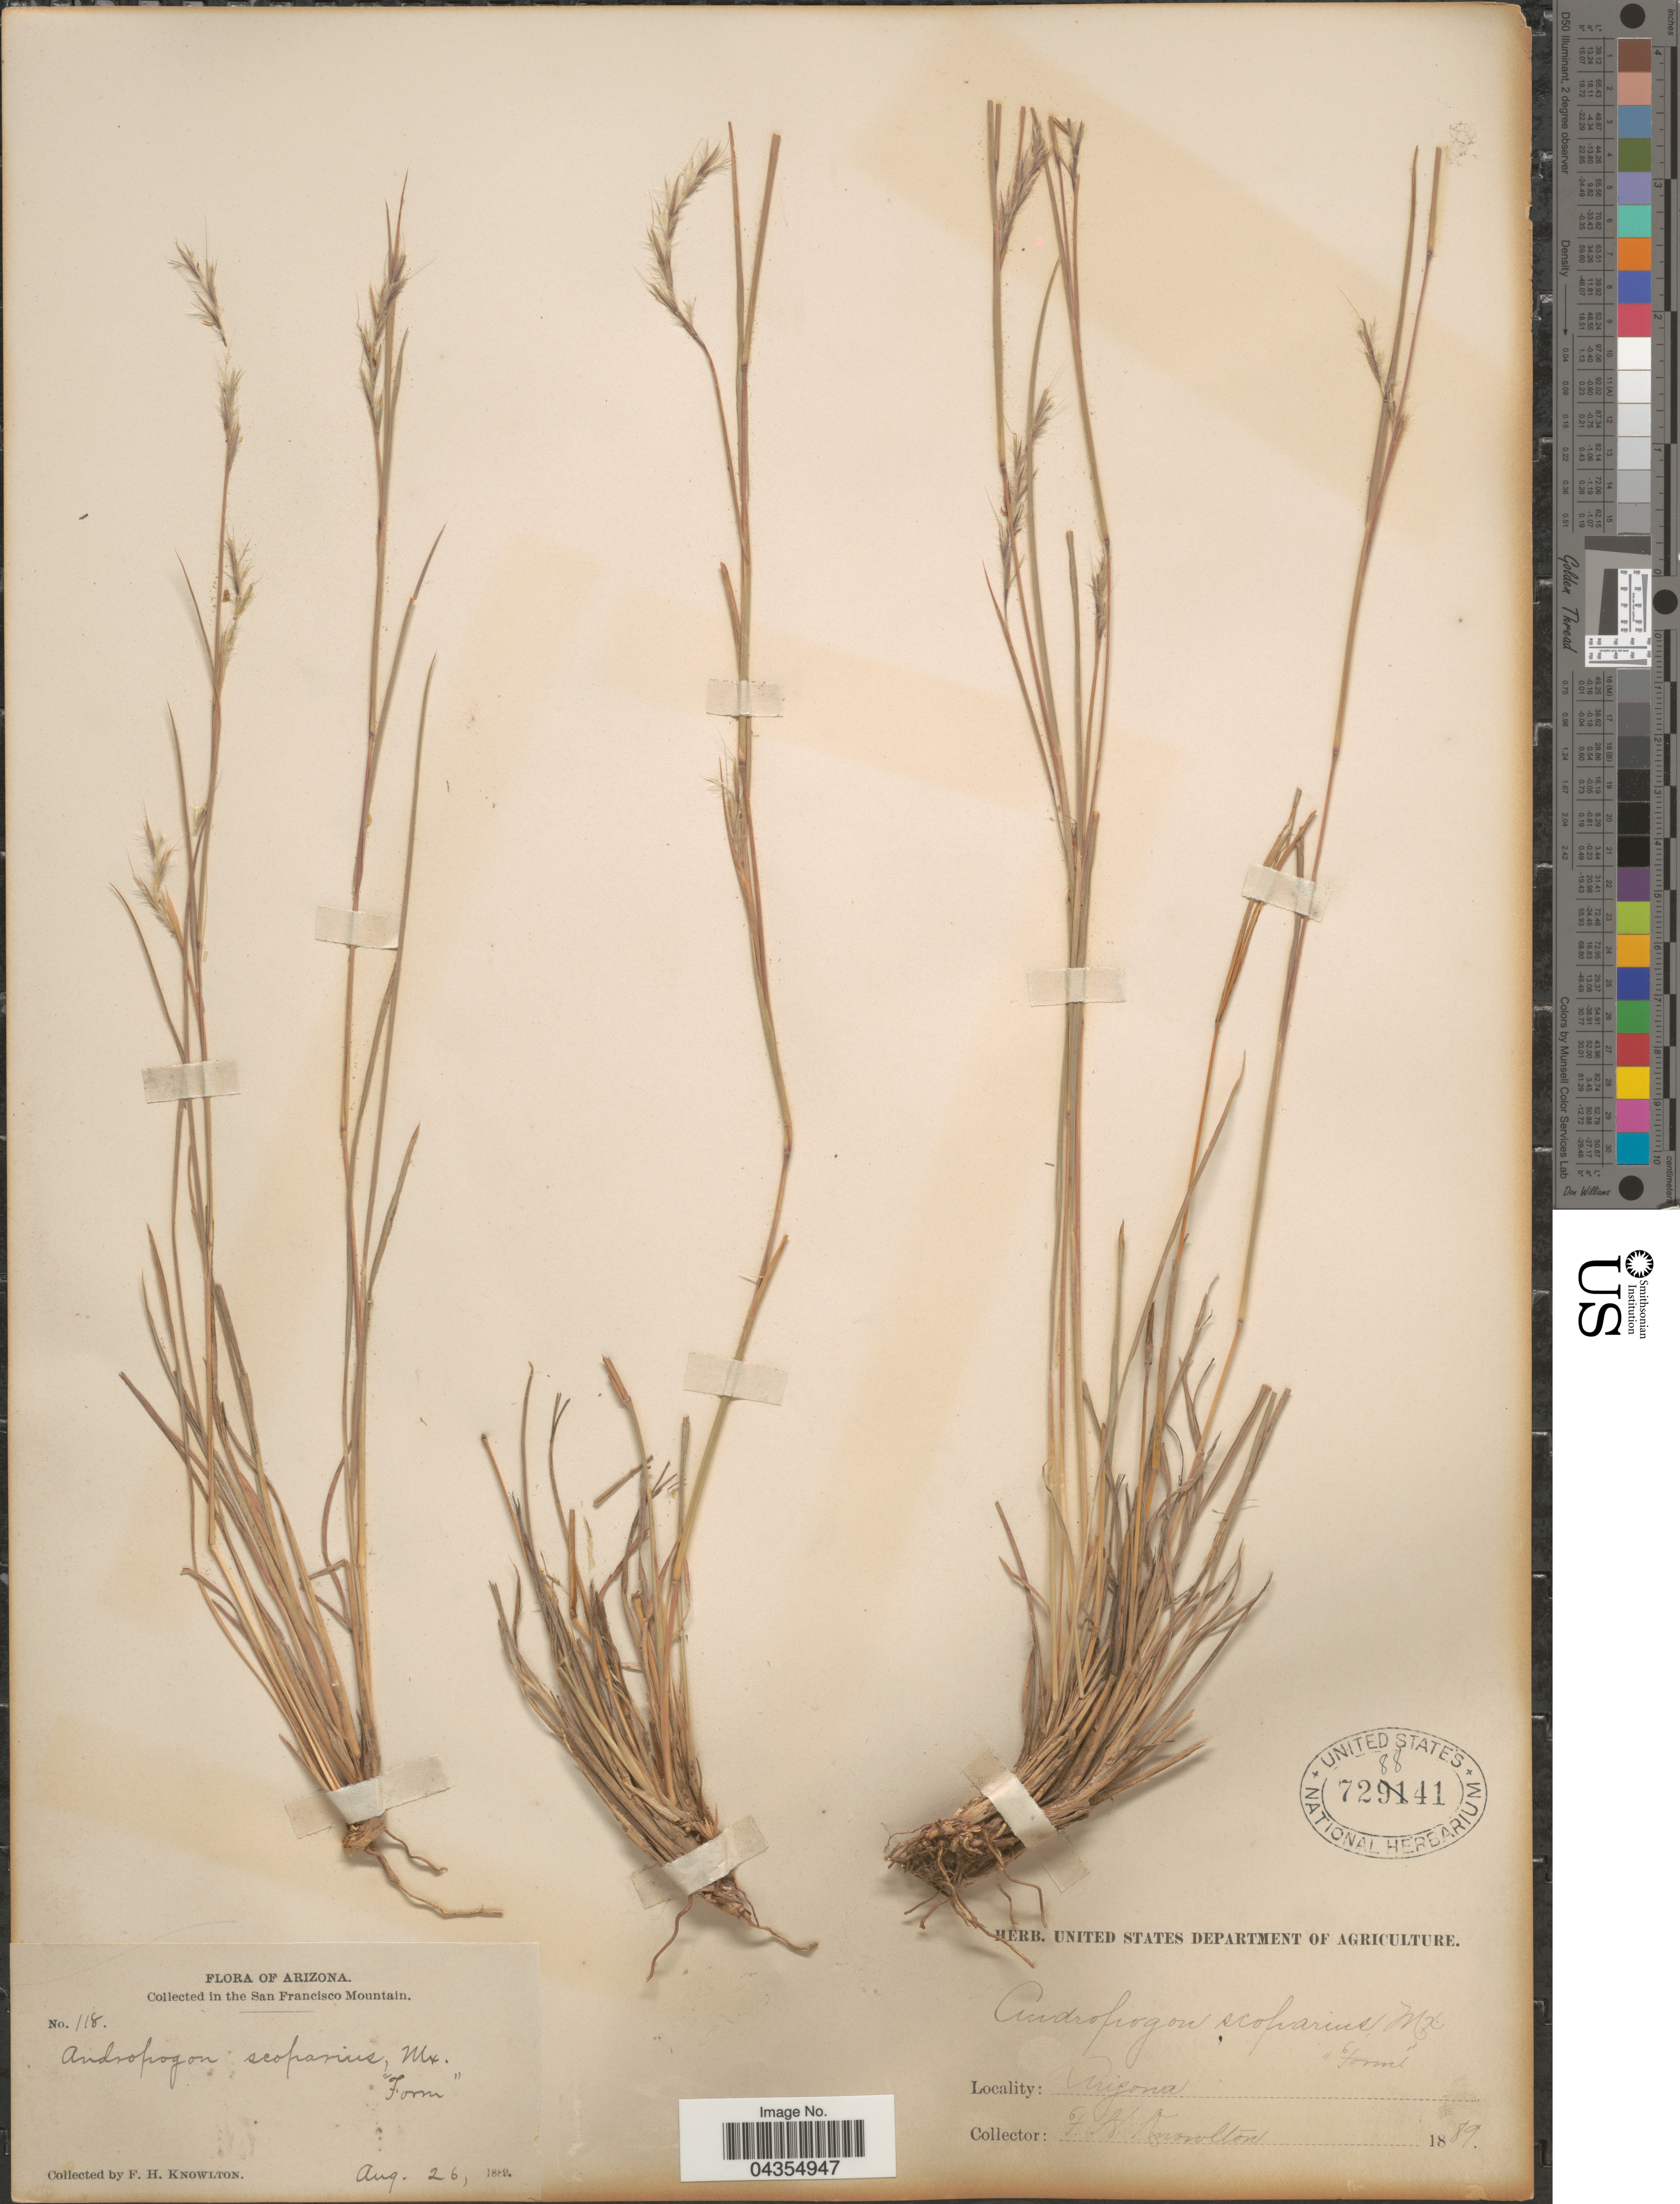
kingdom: Plantae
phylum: Tracheophyta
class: Liliopsida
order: Poales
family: Poaceae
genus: Schizachyrium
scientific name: Schizachyrium sanguineum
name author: (Retz.) Alston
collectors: F. H. Knowlton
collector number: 118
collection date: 1889-08-26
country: United States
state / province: Arizona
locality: In the San Francisco Mountain.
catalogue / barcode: US 728841